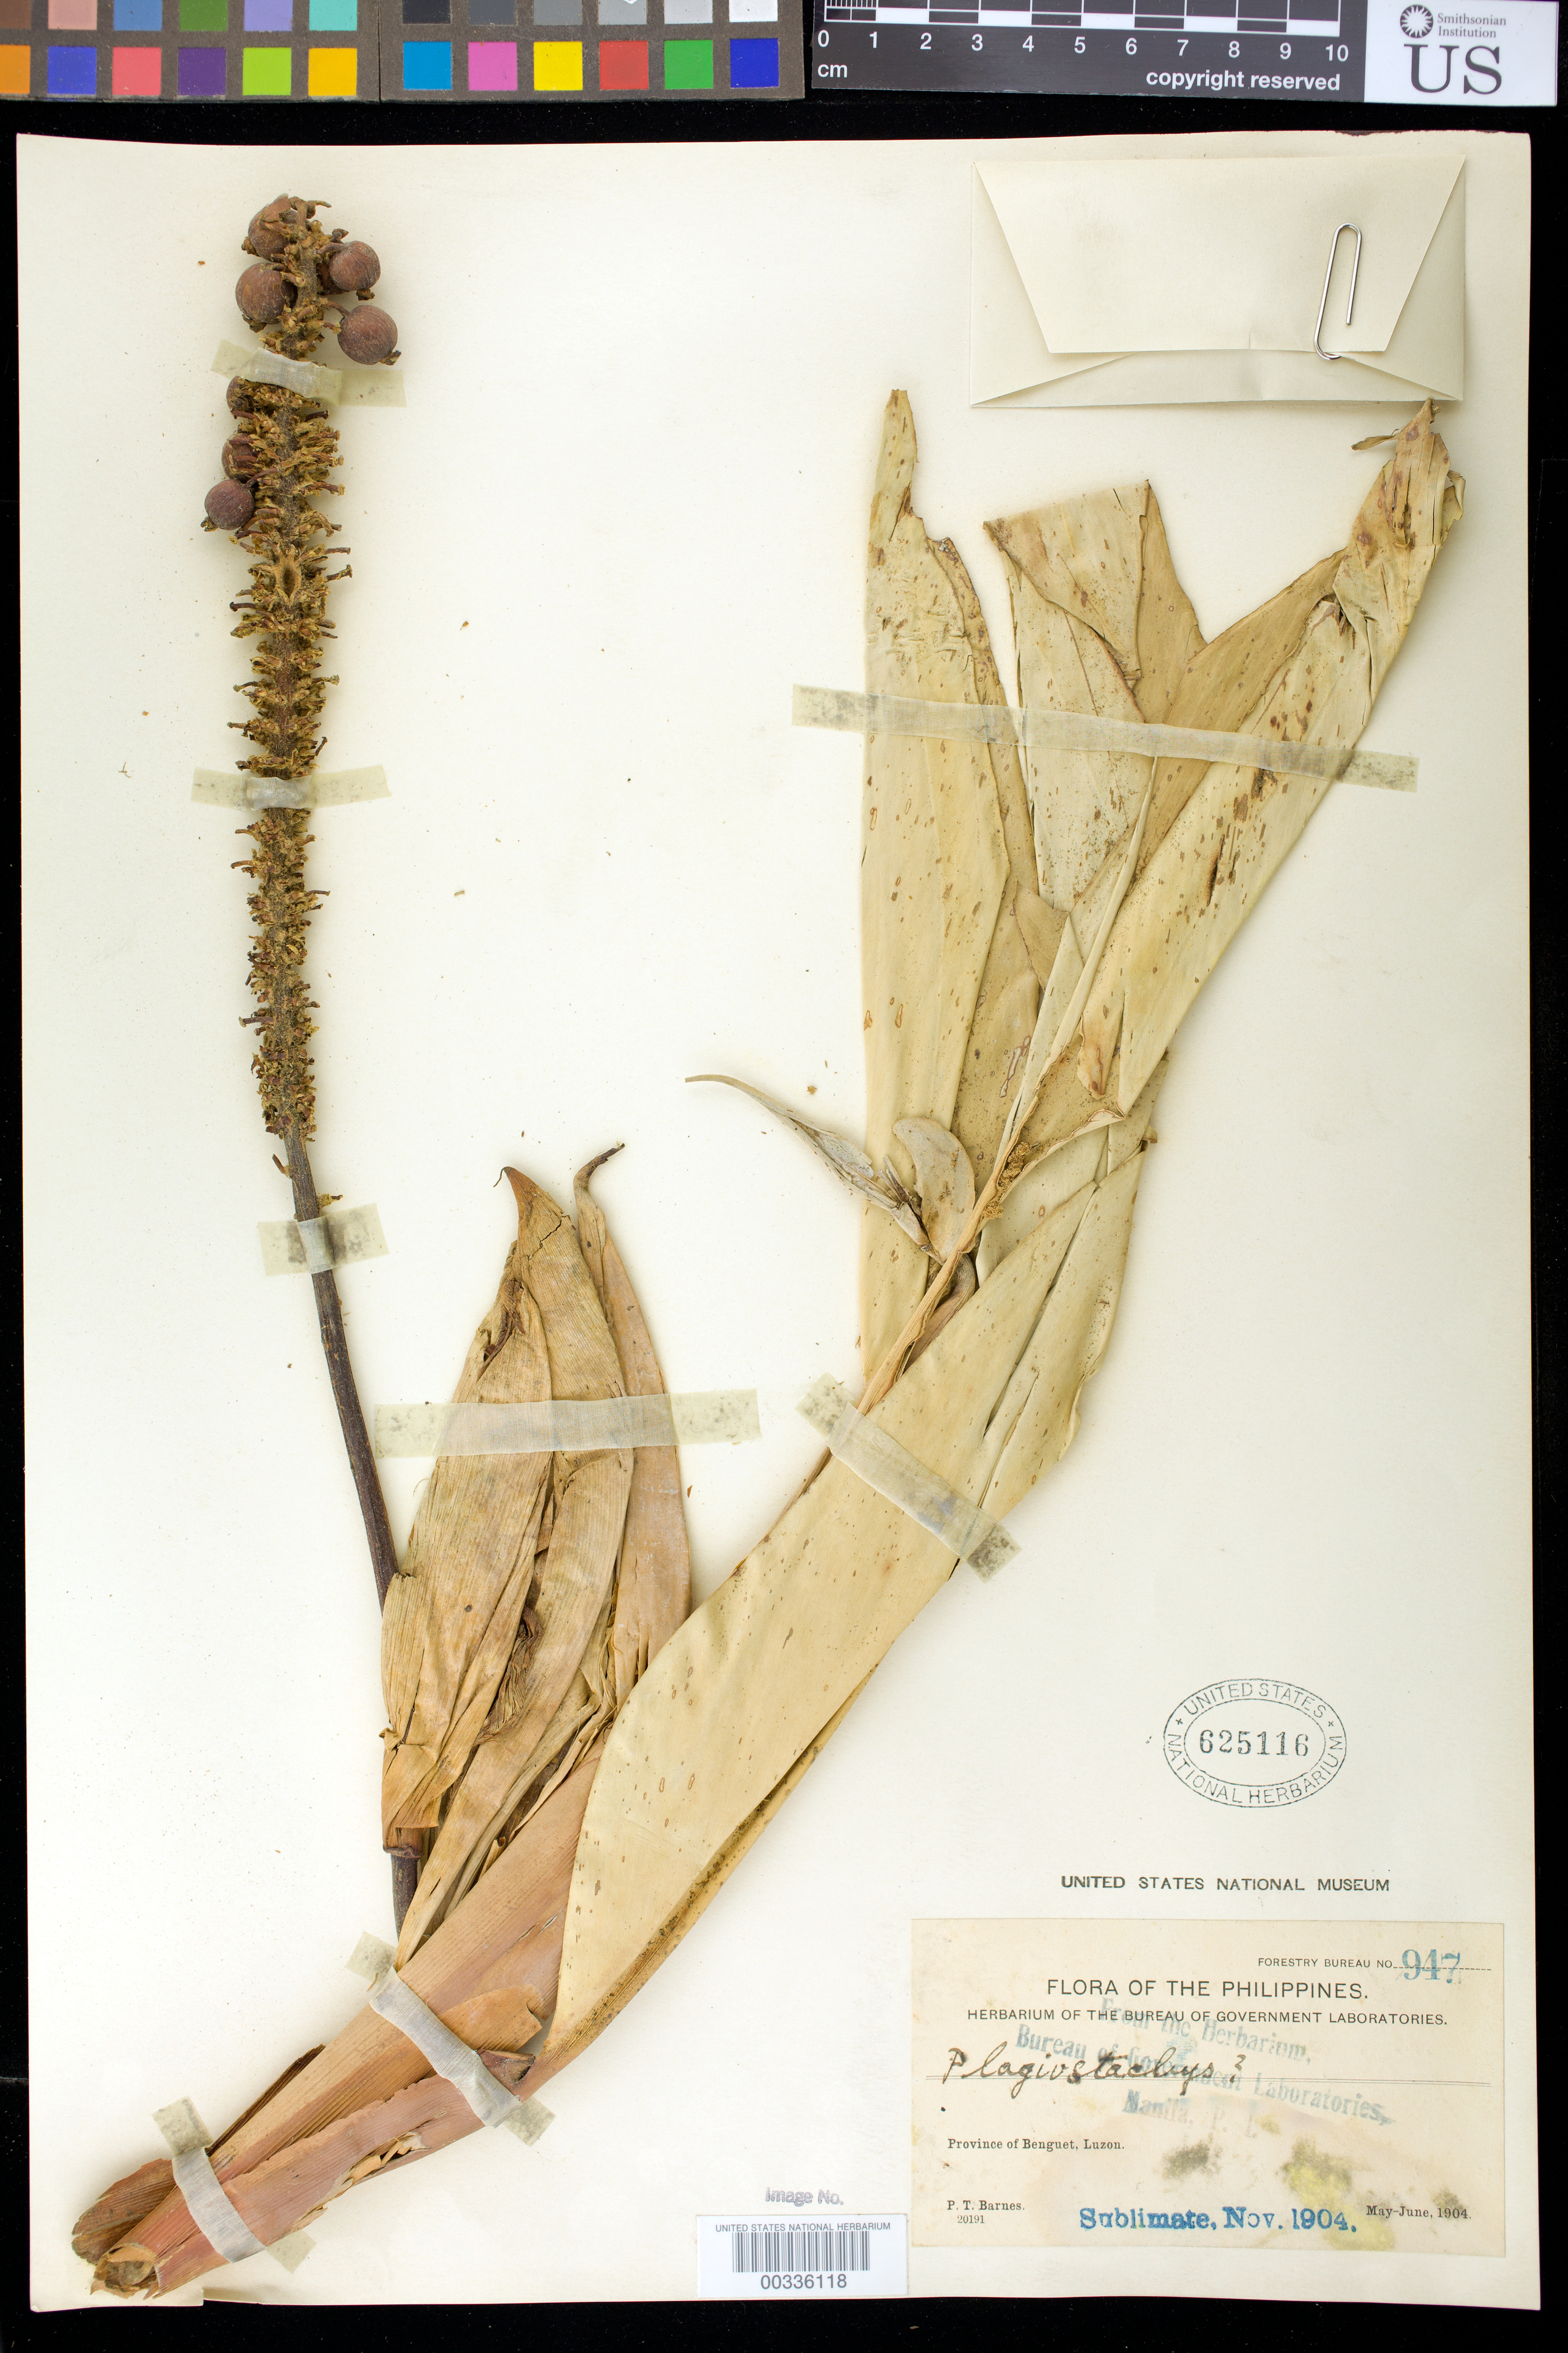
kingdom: Plantae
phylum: Tracheophyta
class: Liliopsida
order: Zingiberales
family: Zingiberaceae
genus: Vanoverberghia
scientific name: Vanoverberghia sepulchrei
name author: Merr.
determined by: Docot, Rudolph Valentino A.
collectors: P. Barnes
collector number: For. Bur. 947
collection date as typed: May 1904 to -- Jun 1904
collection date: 1904-05/1904-06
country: Philippines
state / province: Cordillera (Administrative Region)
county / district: Benguet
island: Luzon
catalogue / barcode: US 625116